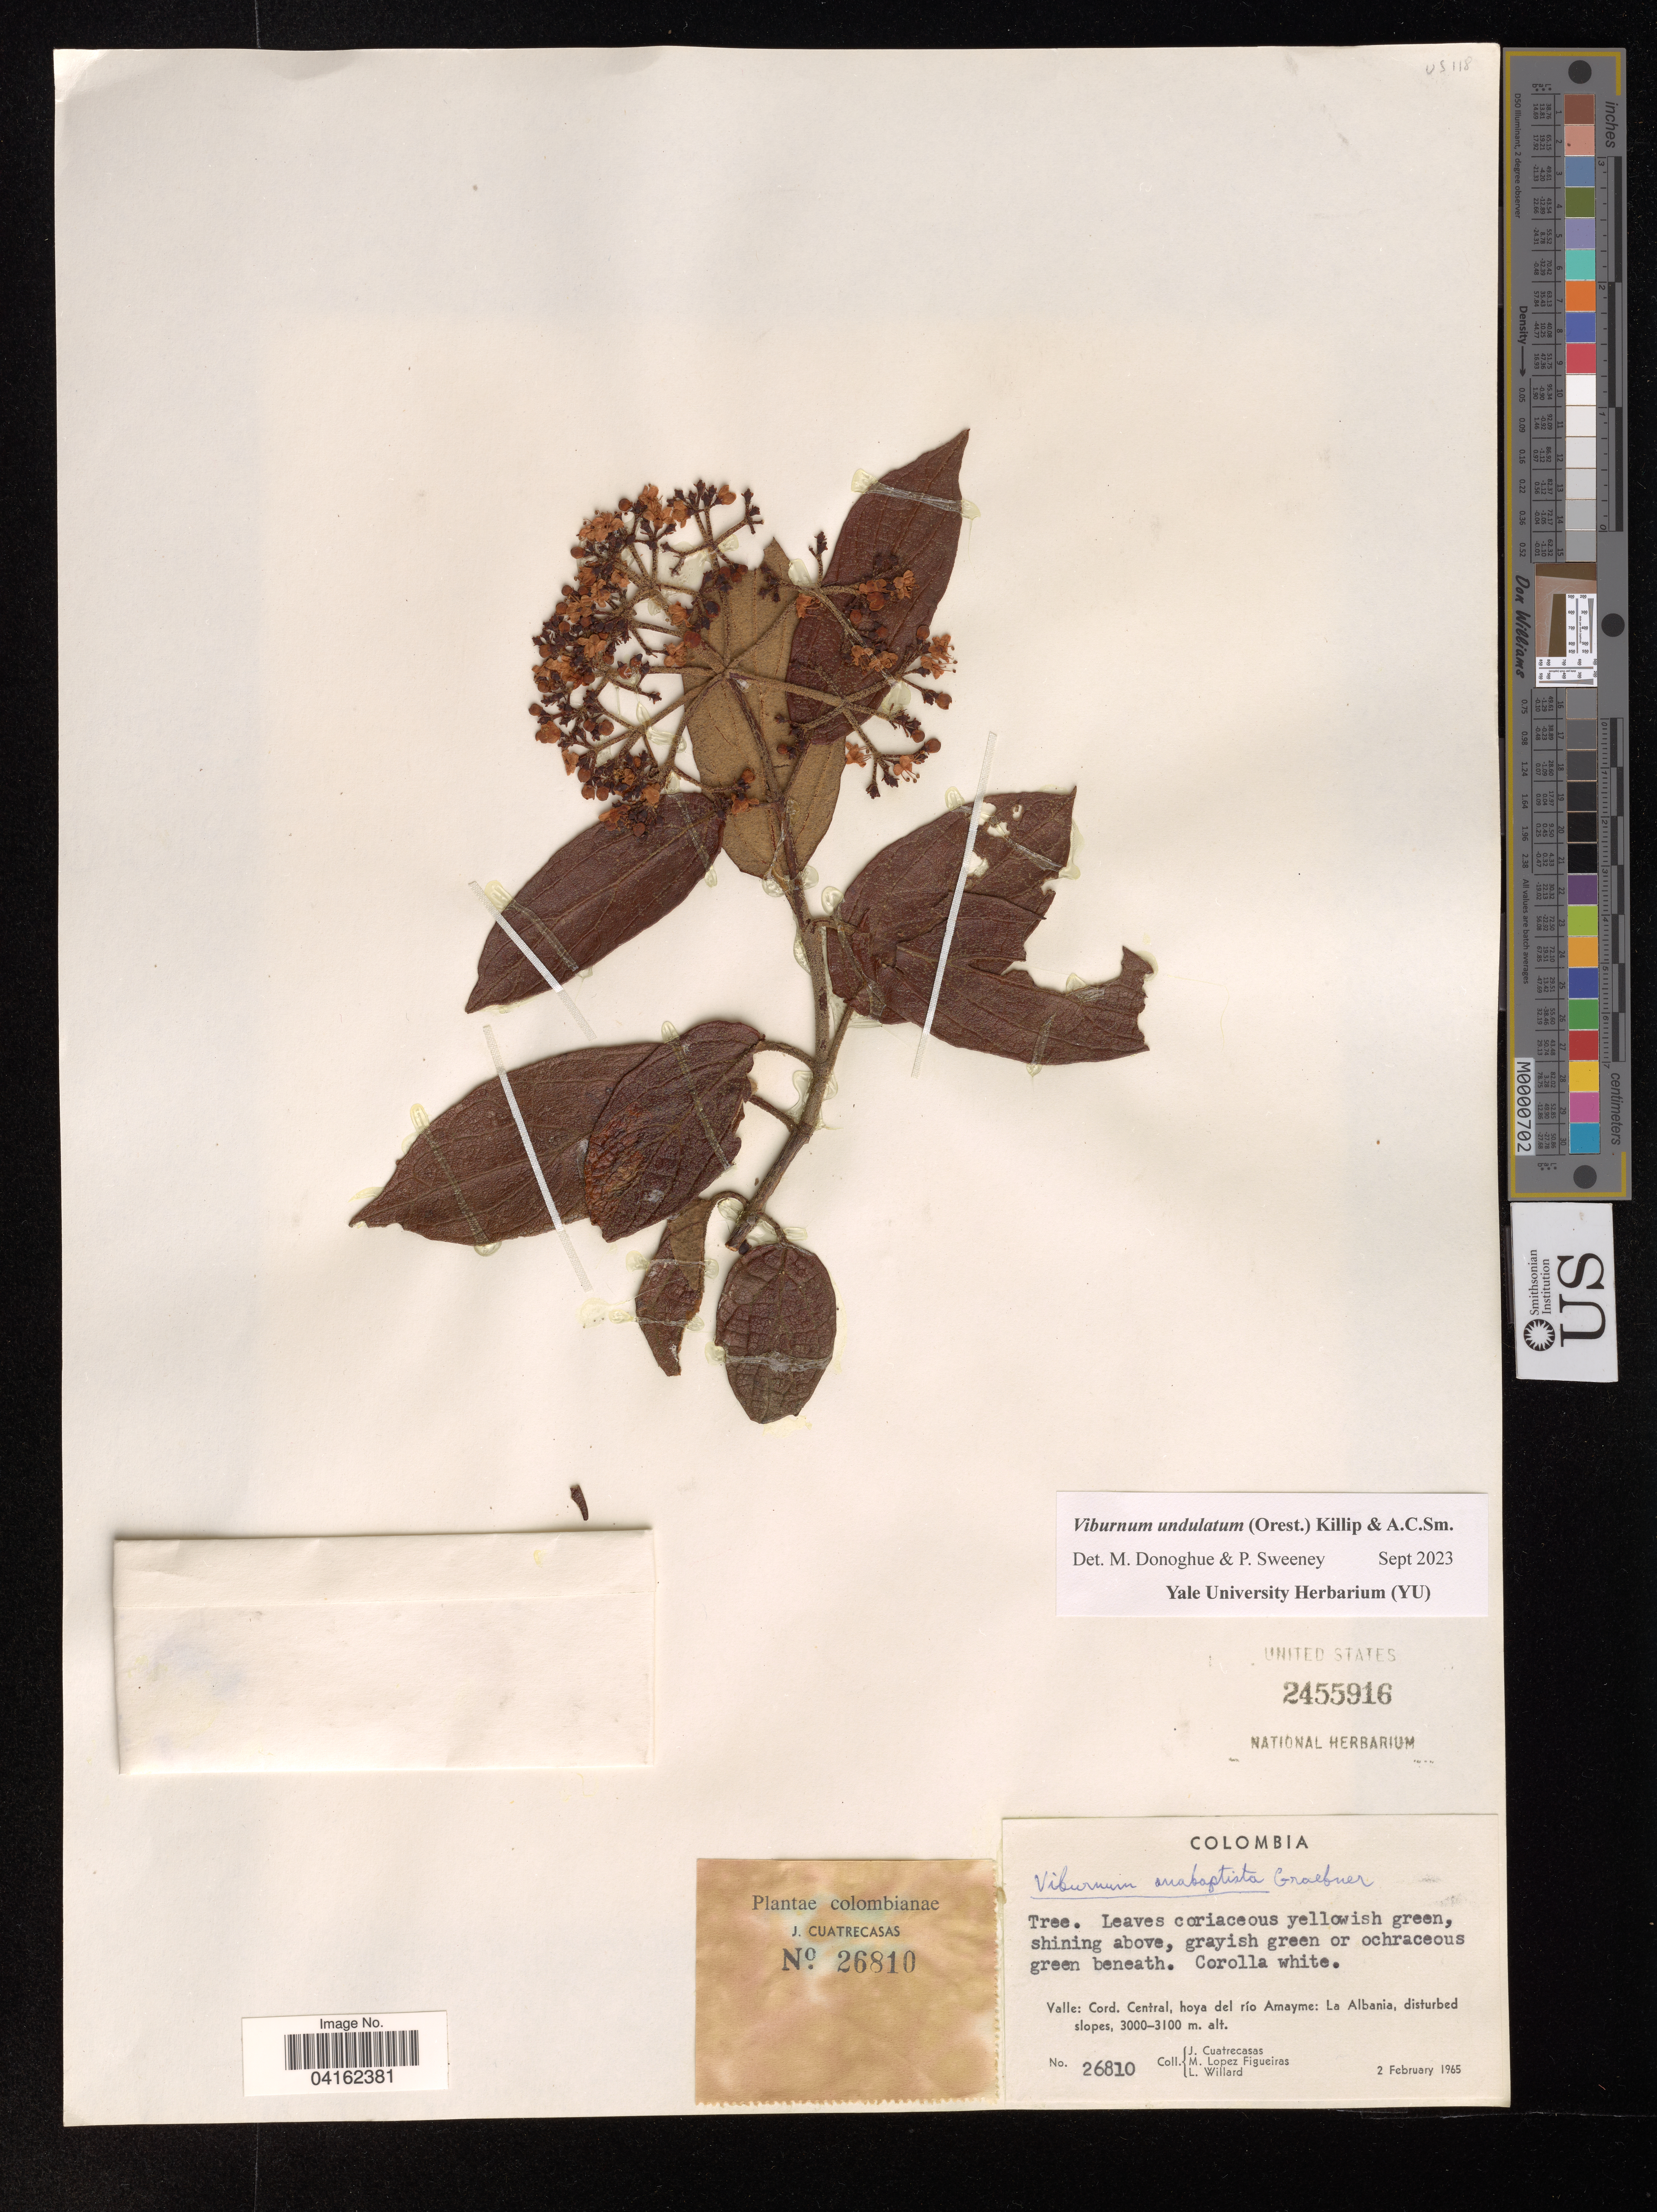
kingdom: Plantae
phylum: Tracheophyta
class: Magnoliopsida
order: Dipsacales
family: Viburnaceae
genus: Viburnum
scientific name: Viburnum undulatum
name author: (Oerst.) Killip & A.C. Sm.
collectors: J. Cuatrecasas, M. López Figueiras & L. Willard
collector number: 26810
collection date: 1965-02-02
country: Colombia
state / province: Valle del Cauca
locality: Valle: Cord. Central, hoya del río Amayme: La Albania.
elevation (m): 3000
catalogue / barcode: US 2455916